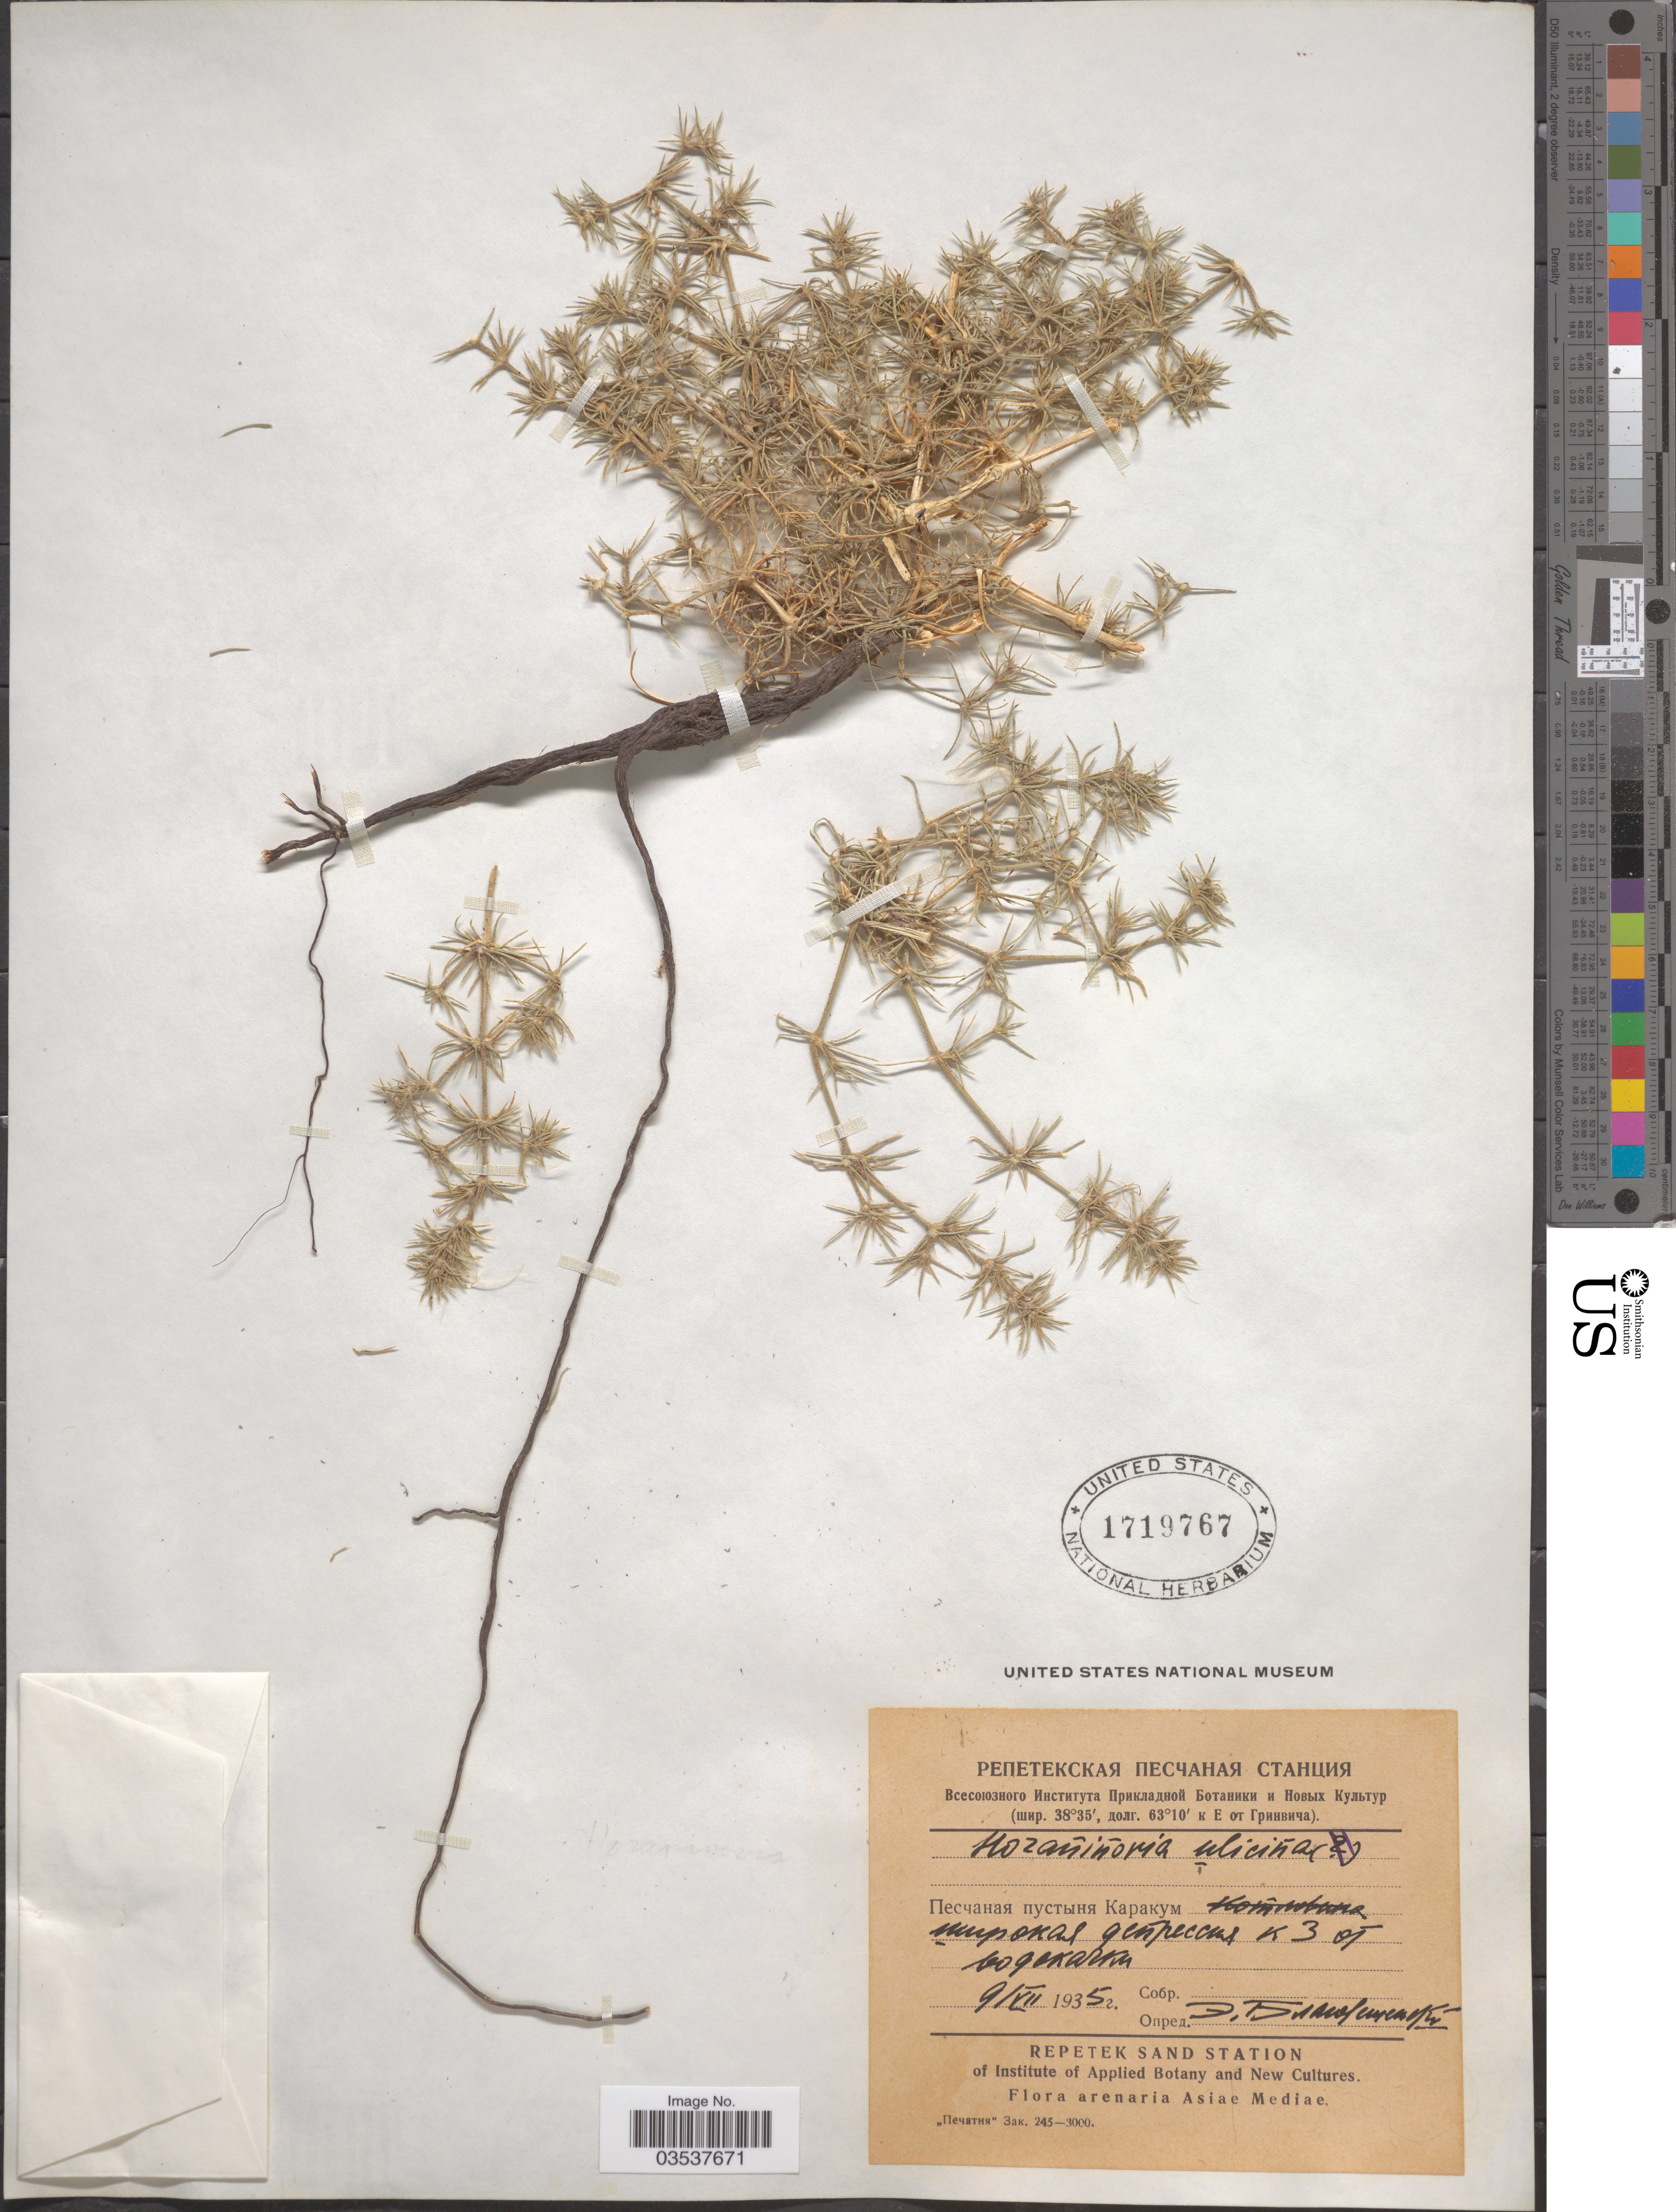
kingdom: Plantae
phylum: Tracheophyta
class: Magnoliopsida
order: Caryophyllales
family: Amaranthaceae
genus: Horaninovia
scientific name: Horaninovia ulicina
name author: Fisch. & C.A. Mey.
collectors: E. Blagoveschenskiy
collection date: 1935-07-09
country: Turkmenistan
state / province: Lebap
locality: Repetek, Karakum Desert.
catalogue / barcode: US 1719767